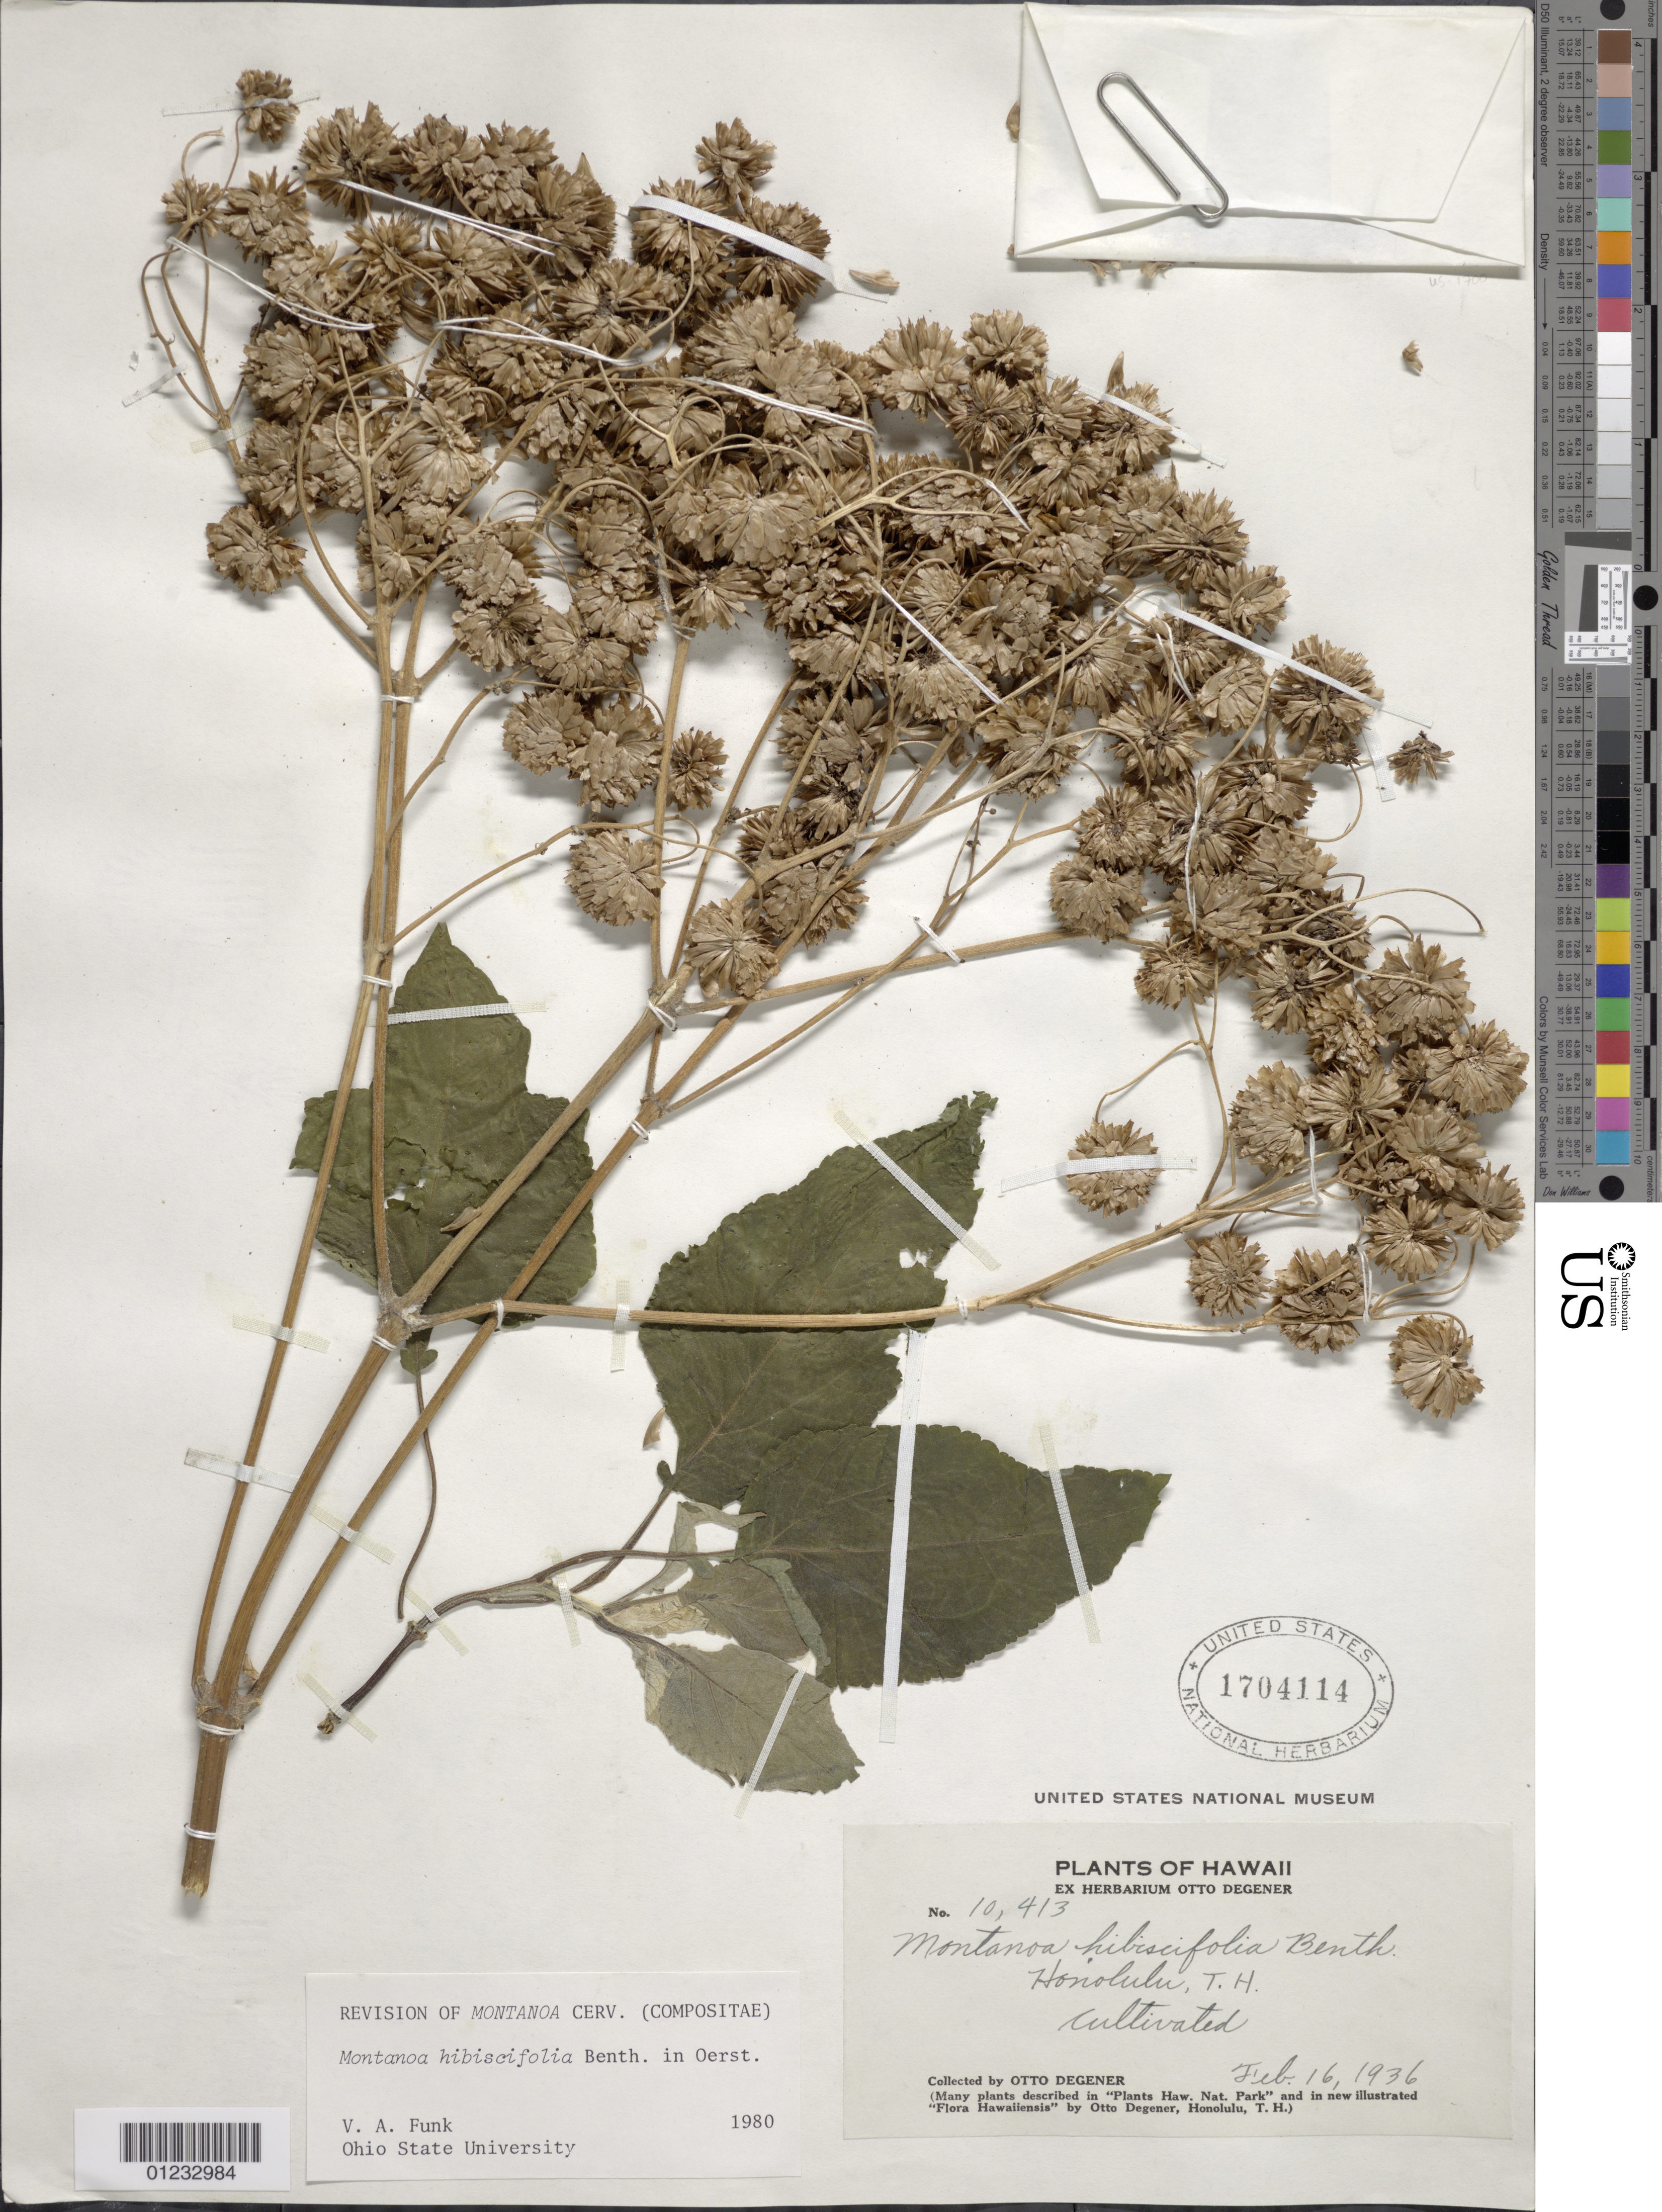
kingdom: Plantae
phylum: Tracheophyta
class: Magnoliopsida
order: Asterales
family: Asteraceae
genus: Montanoa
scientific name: Montanoa hibiscifolia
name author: Benth.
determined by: Funk, Vicki A., (BOT), Smithsonian Institution - National Museum of Natural History (UNITED STATES)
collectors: O. Degener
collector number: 10413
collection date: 1936-02-16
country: United States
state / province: Hawaii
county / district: Honolulu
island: Oahu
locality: Honolulu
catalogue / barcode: US 1704114